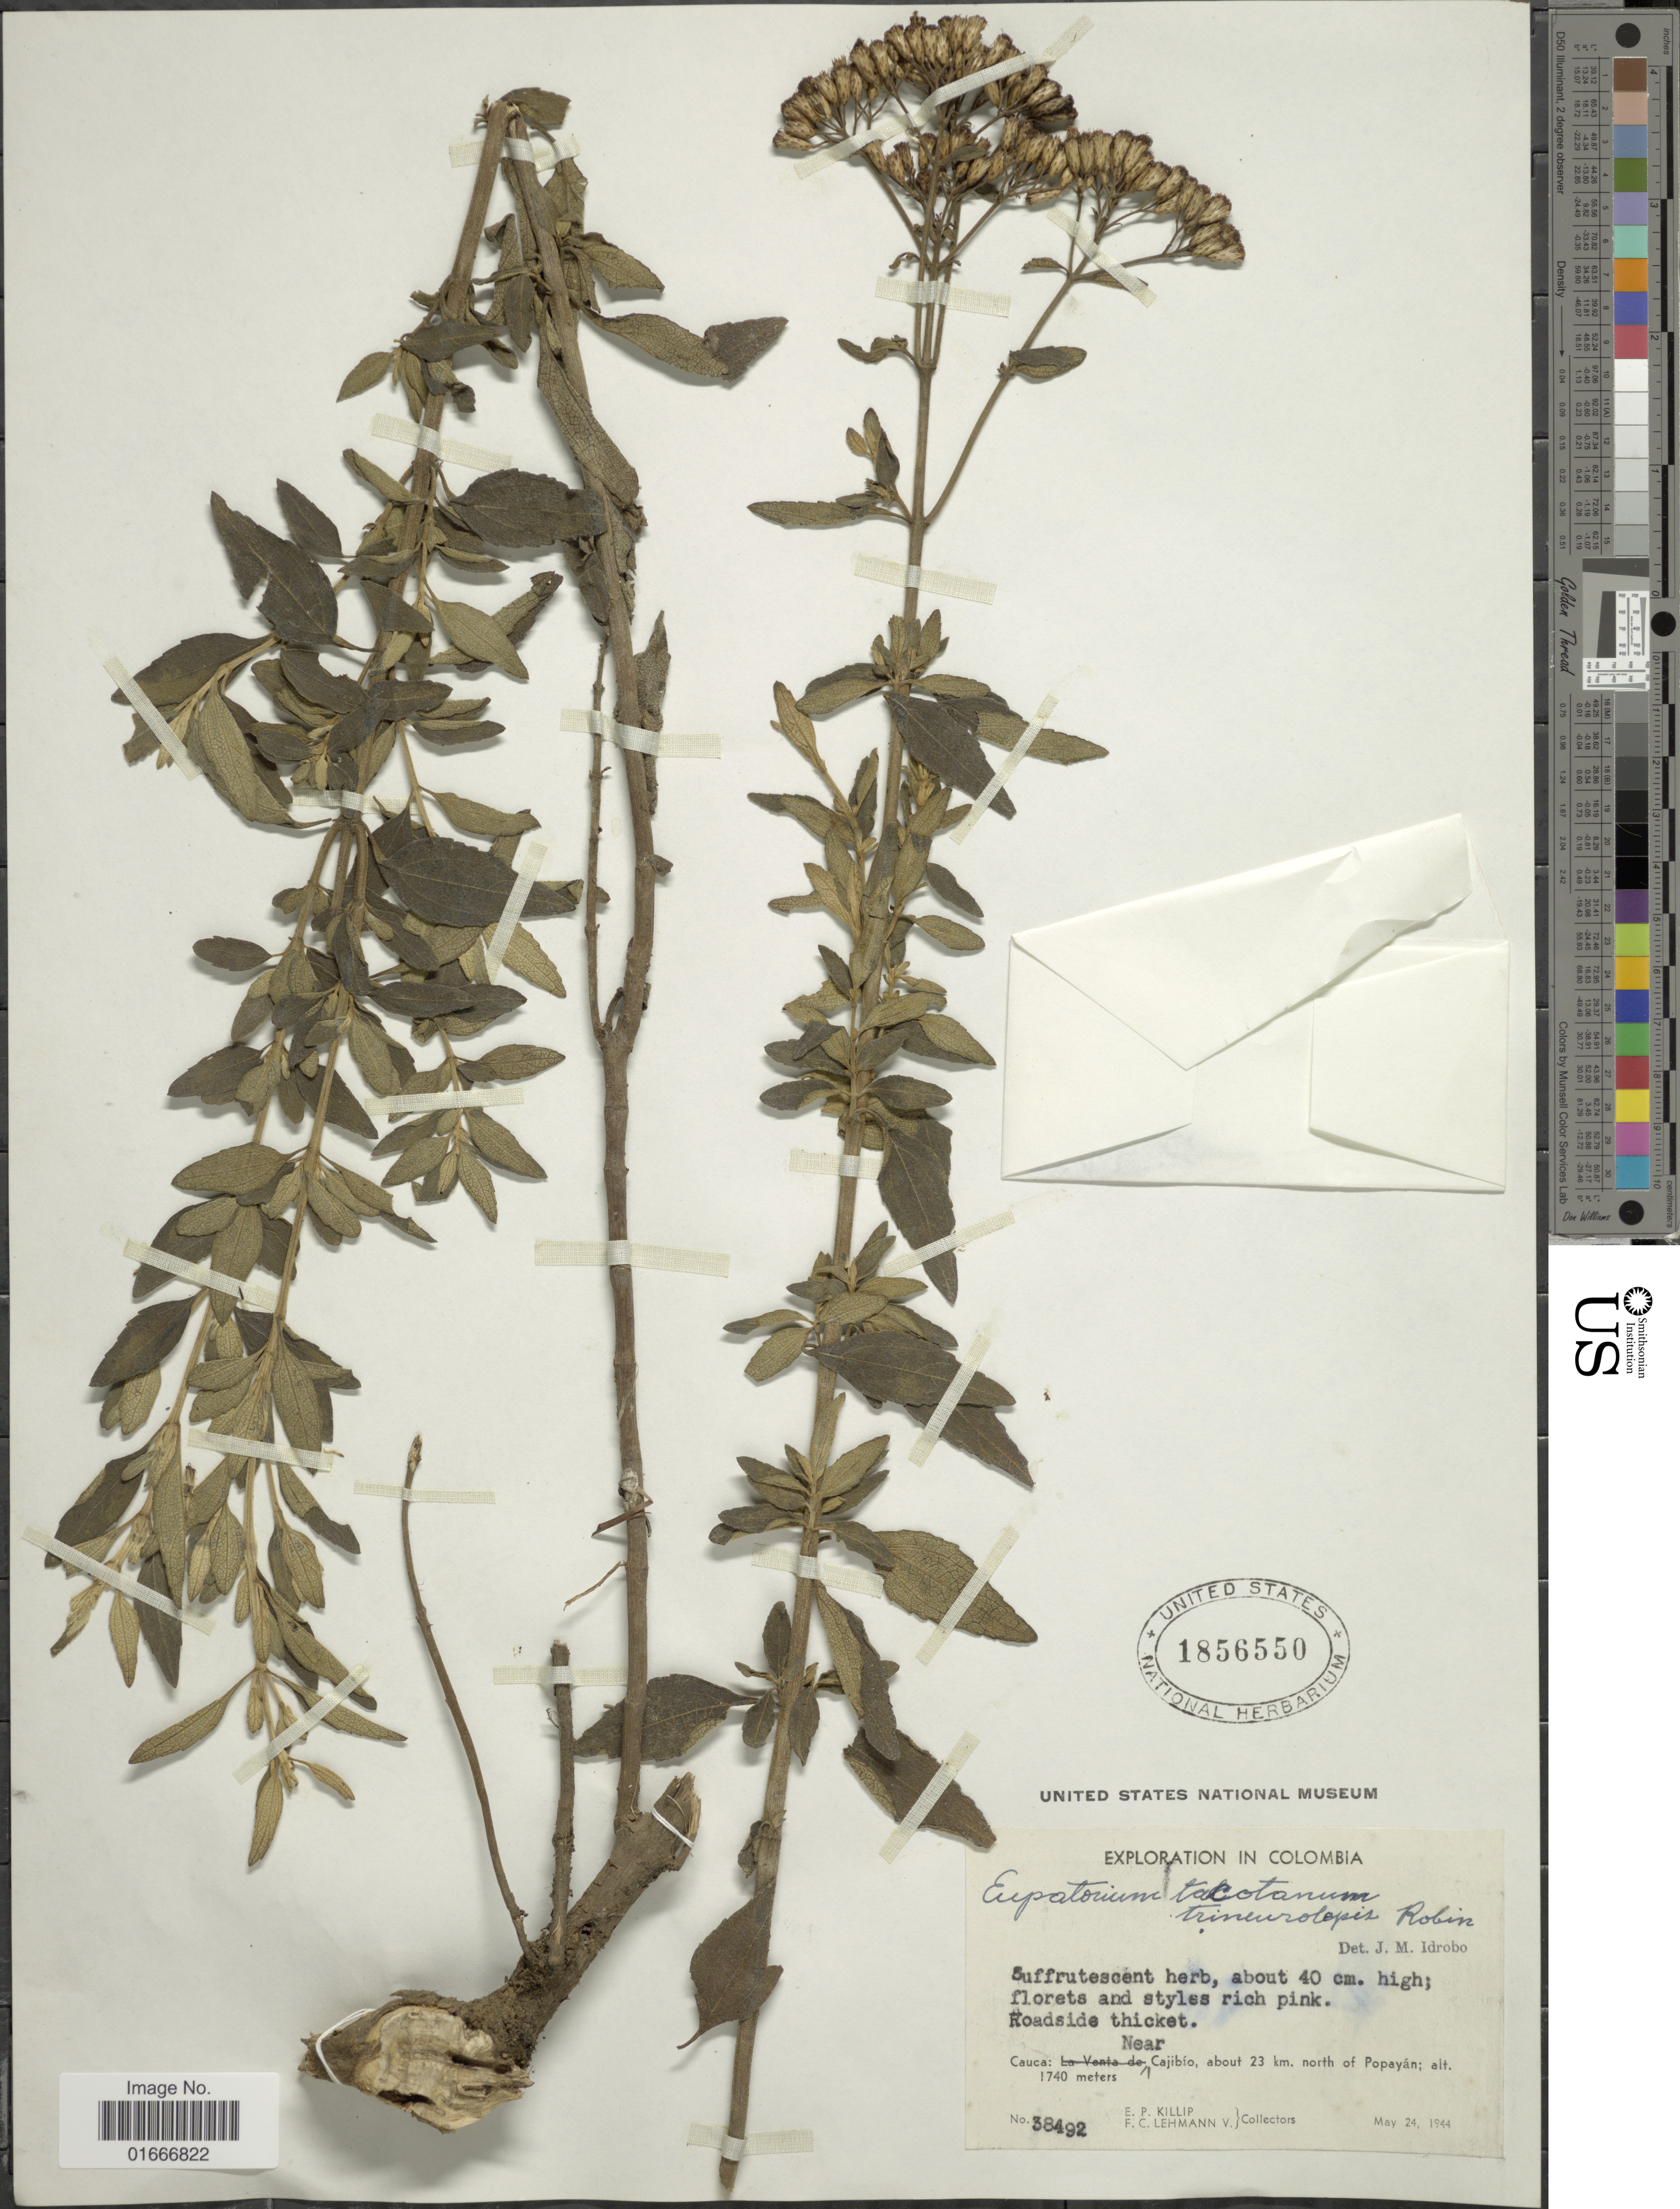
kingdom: Plantae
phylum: Tracheophyta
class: Magnoliopsida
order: Asterales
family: Asteraceae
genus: Chromolaena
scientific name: Chromolaena tacotana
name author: (Klatt) R.M. King & H. Rob.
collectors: E. P. Killip & F. Lehmann v.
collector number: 38492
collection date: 1944-05-24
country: Colombia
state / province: Cauca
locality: Colombia. Cauca: Cajibo, about 23 km. north of Popayan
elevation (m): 1740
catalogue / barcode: US 1856550